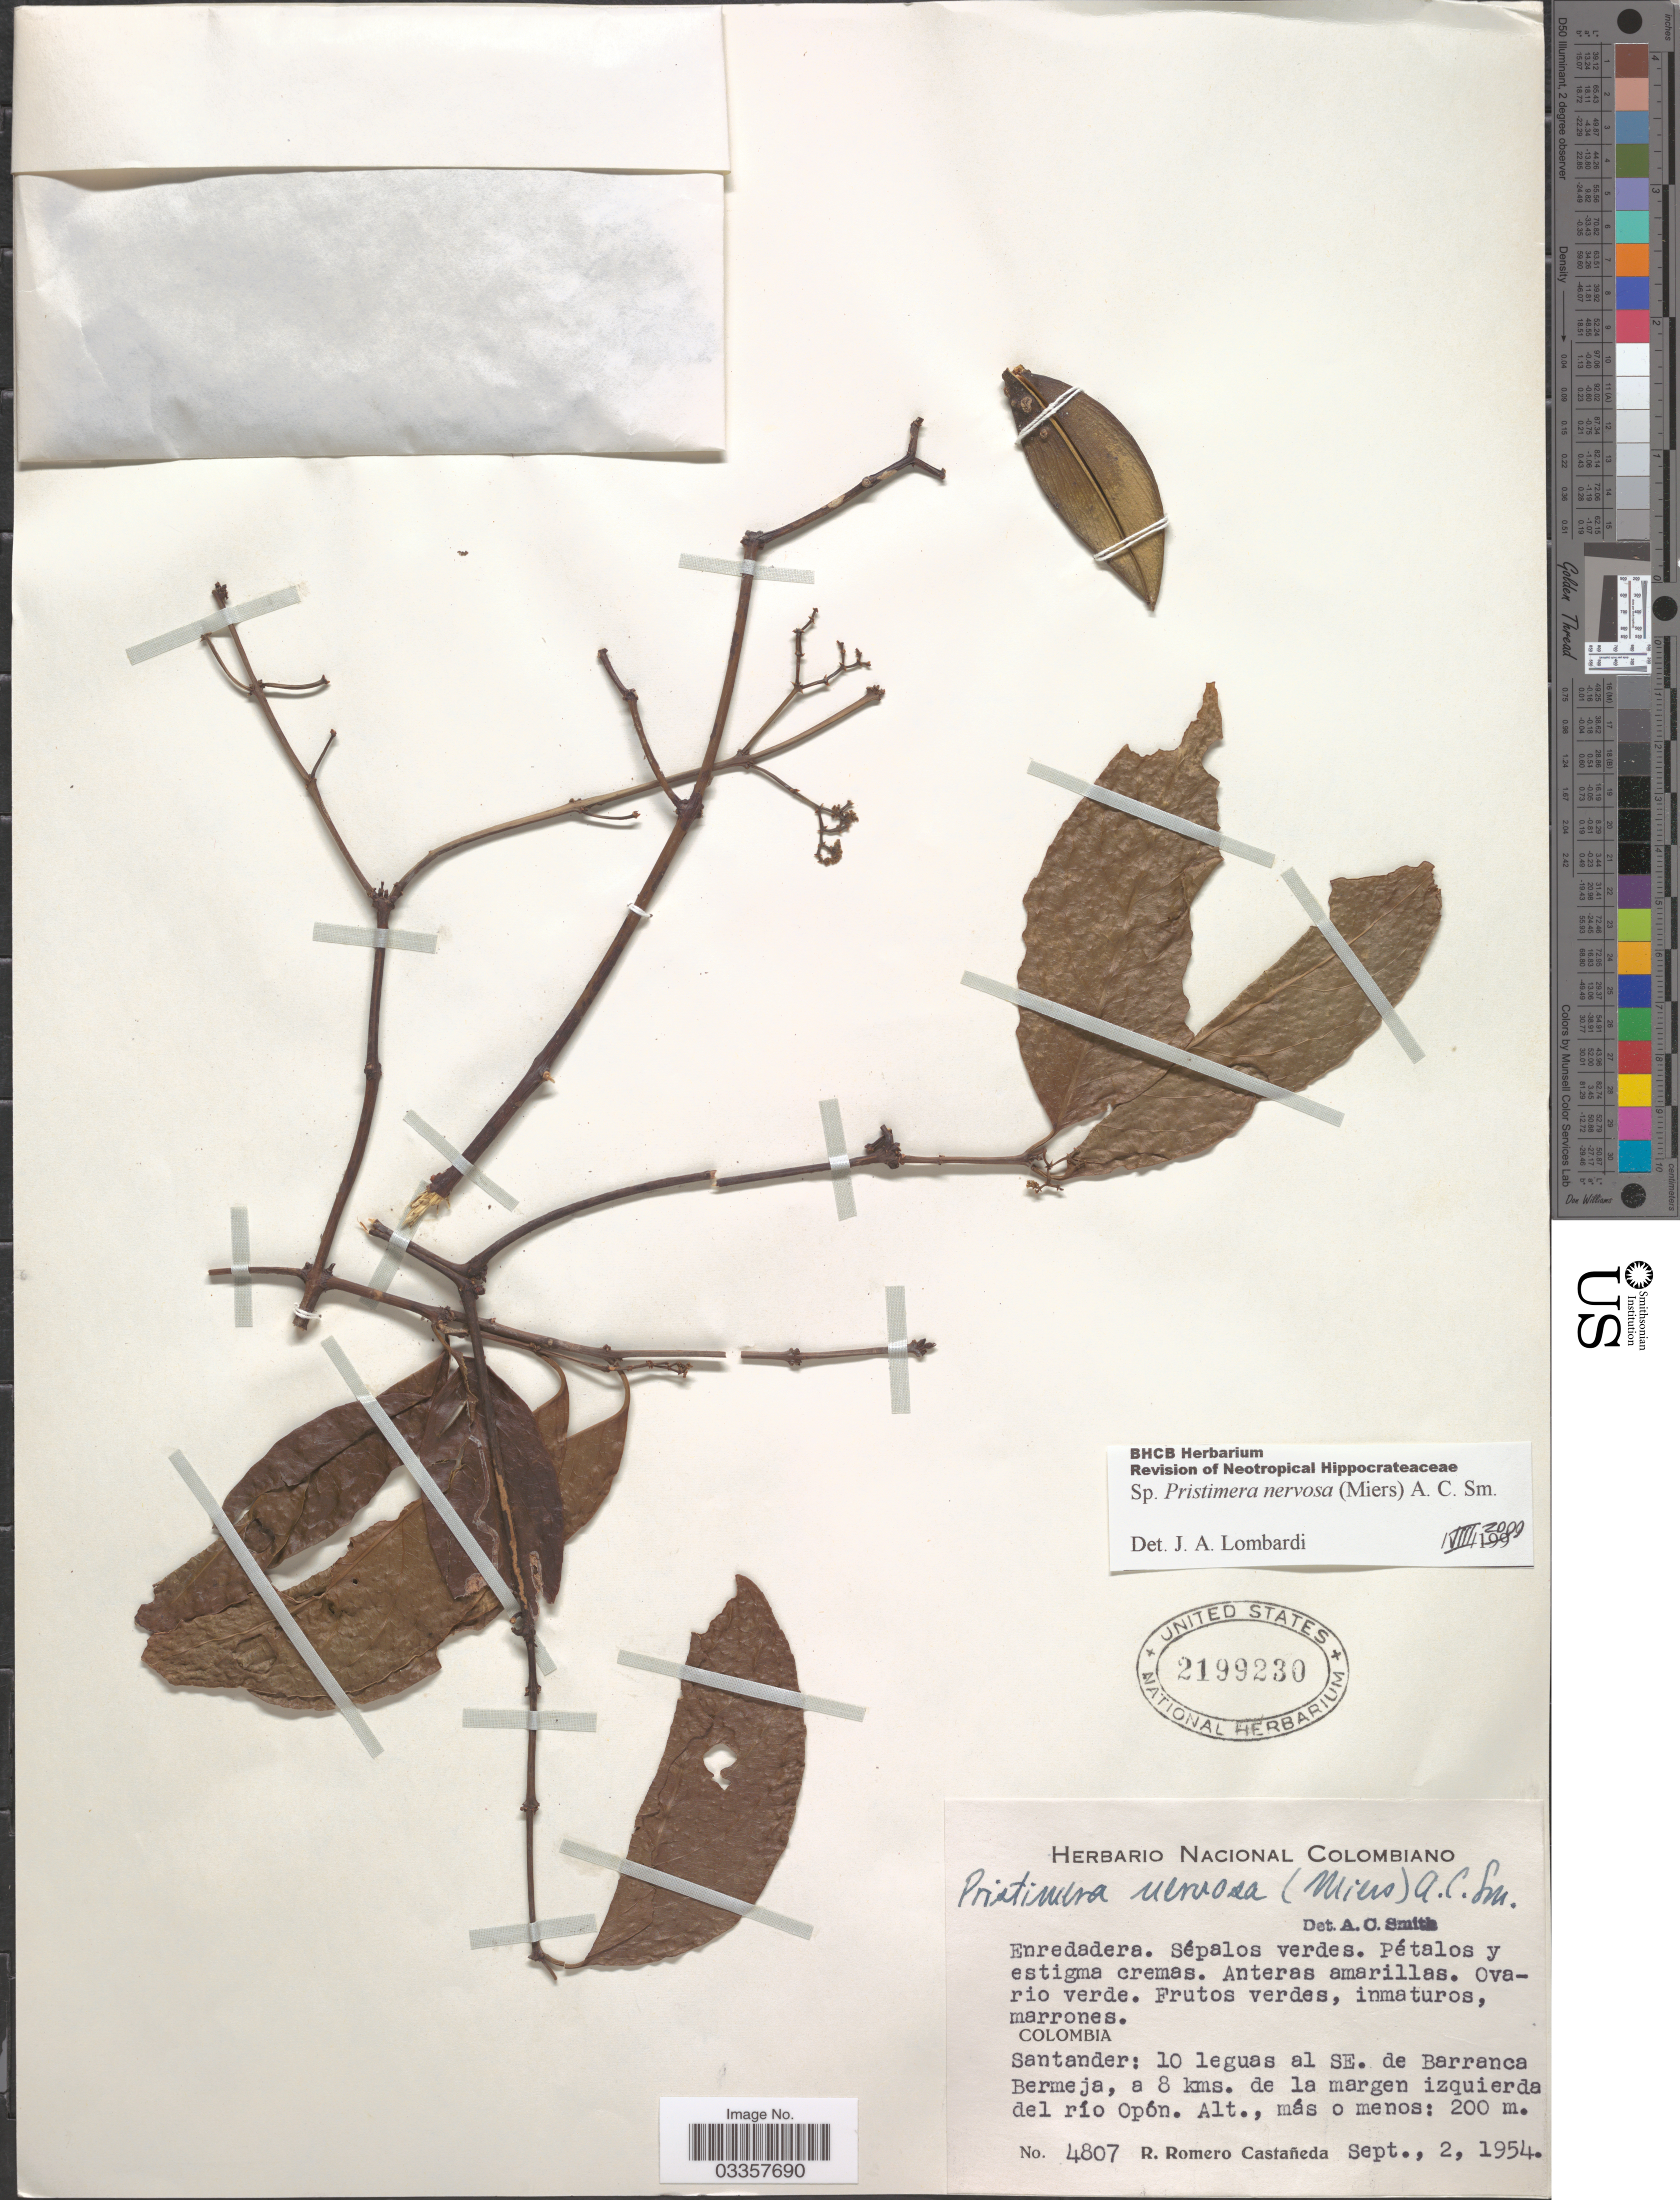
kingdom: Plantae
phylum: Tracheophyta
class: Magnoliopsida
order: Celastrales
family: Celastraceae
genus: Pristimera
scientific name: Pristimera nervosa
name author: (Miers) A.C. Sm.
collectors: R. Romero Castañeda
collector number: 4807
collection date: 1954-09-02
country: Colombia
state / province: Santander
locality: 10 leguas al SE. de Barranca Bermeja, a 8 kms. de la margen izquierda del río Opón.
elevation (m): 200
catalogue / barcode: US 2199230